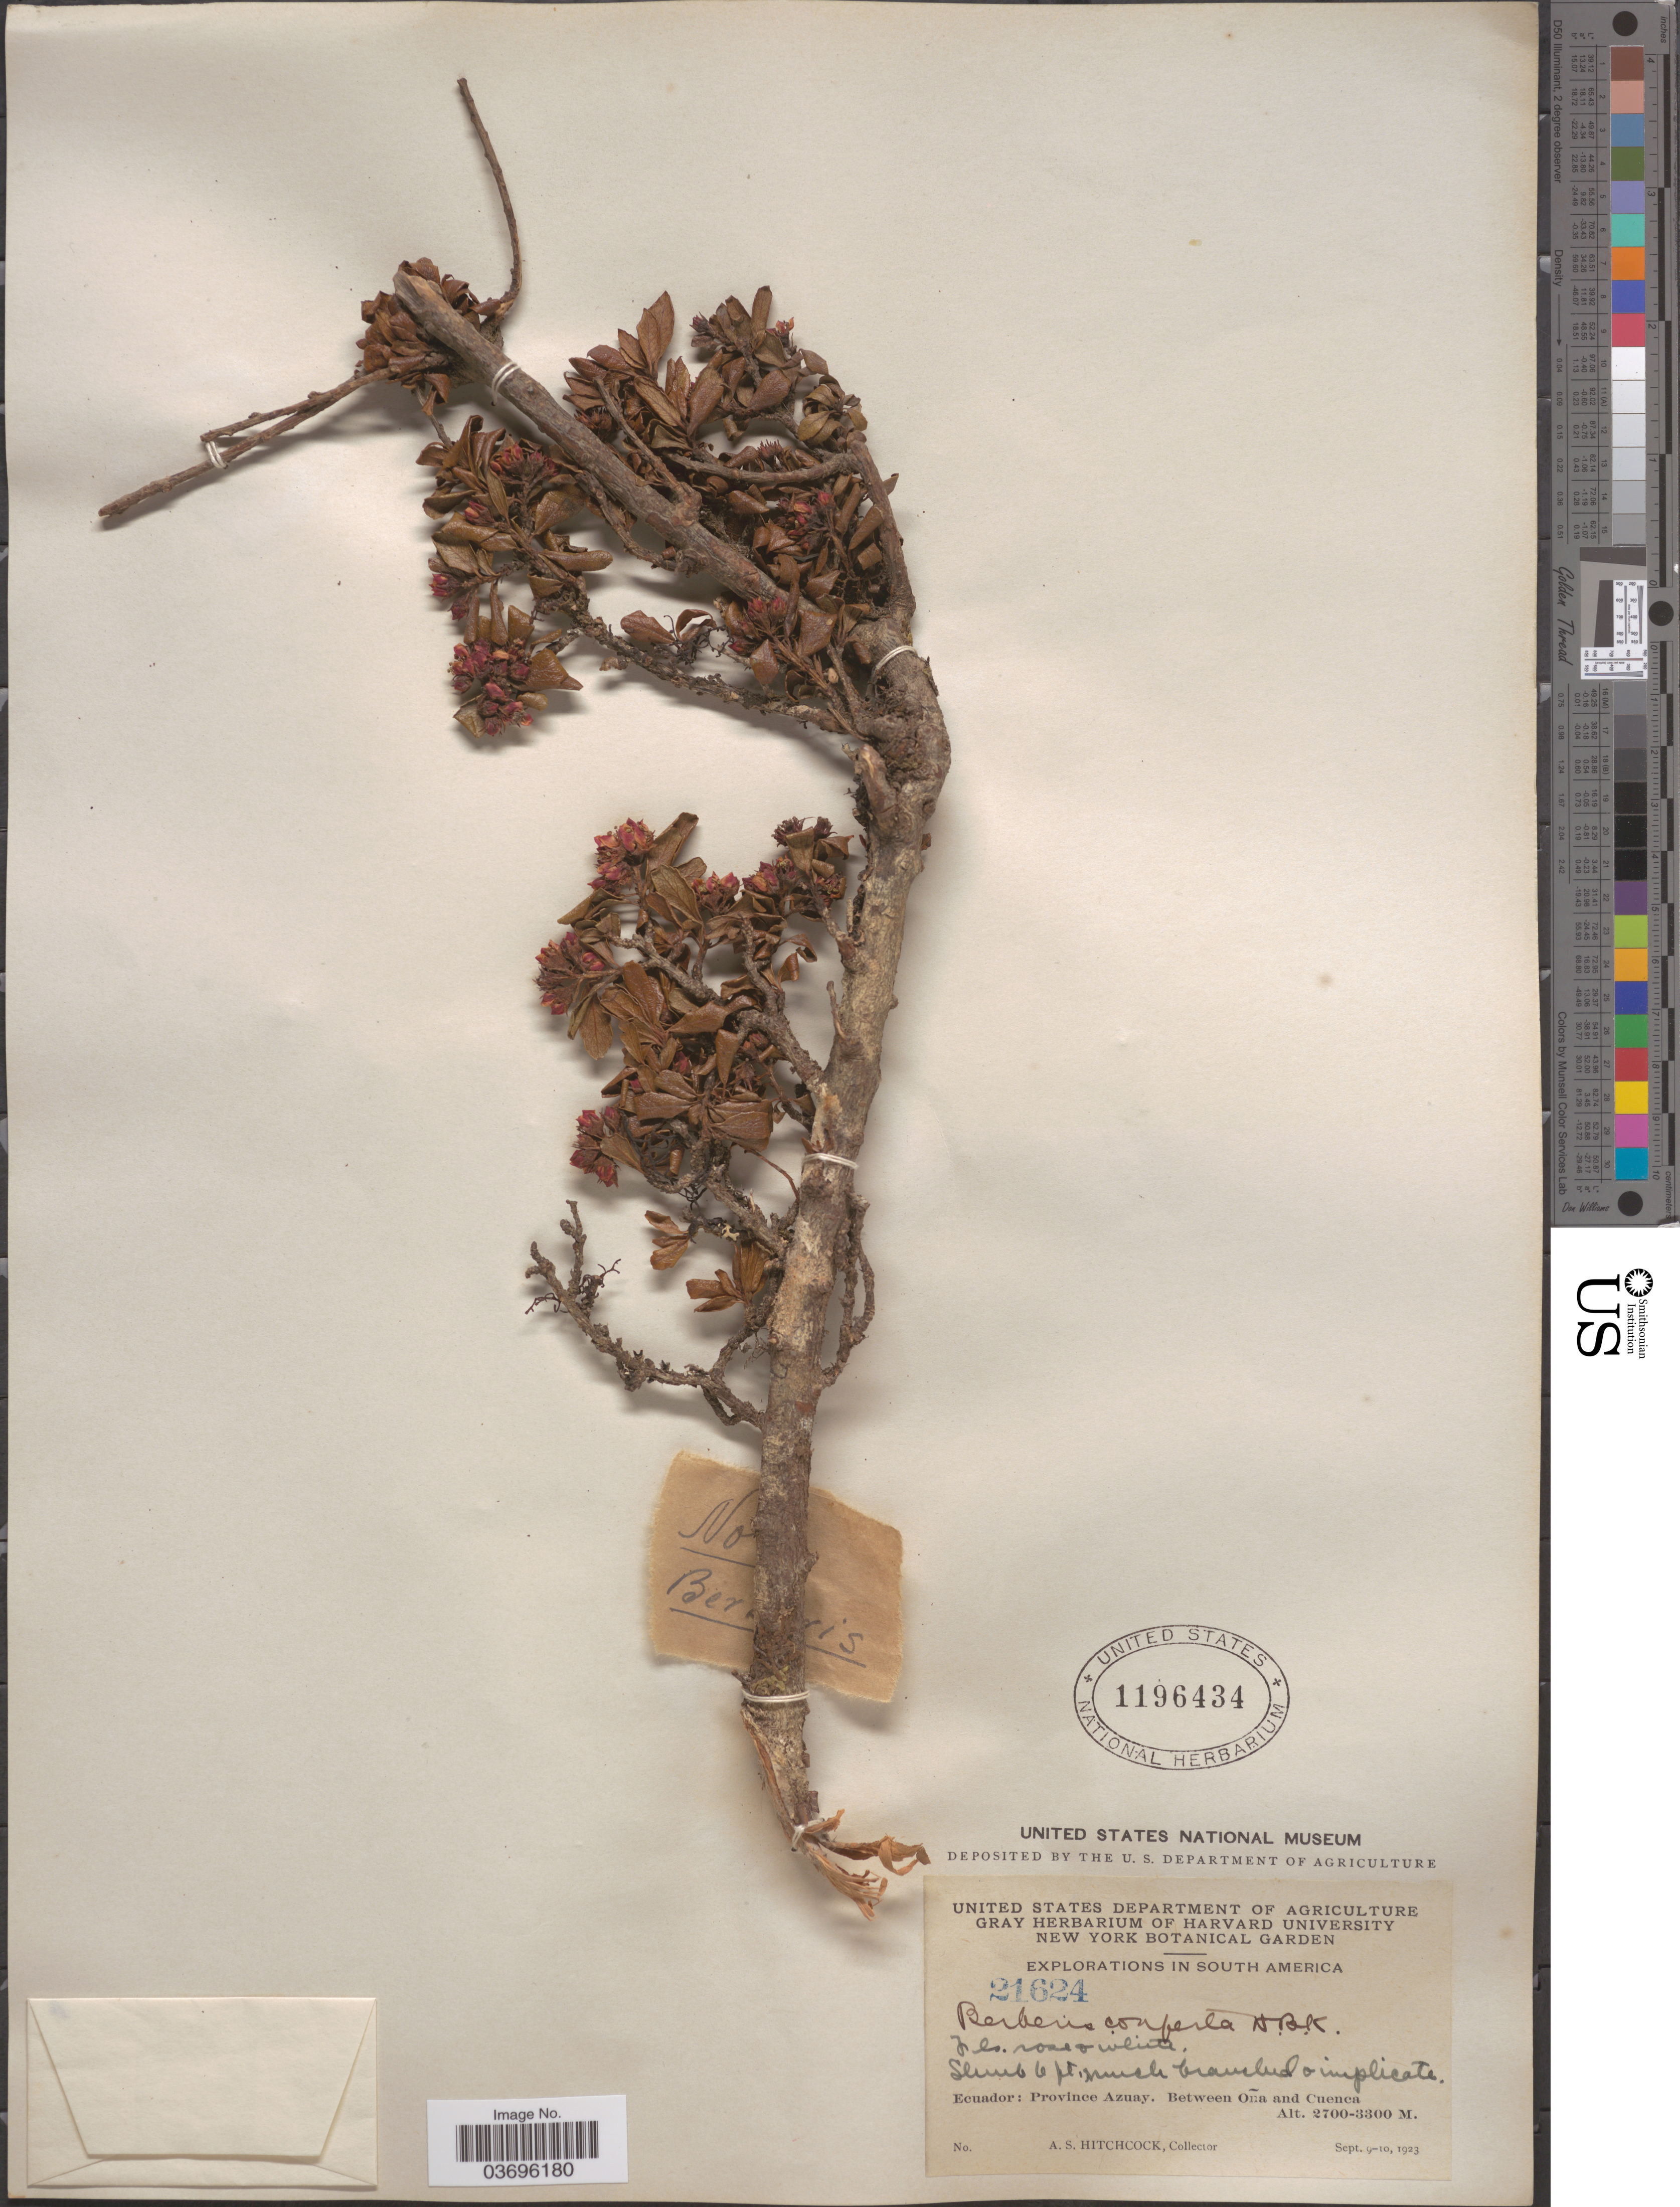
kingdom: Plantae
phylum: Tracheophyta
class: Magnoliopsida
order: Rosales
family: Rosaceae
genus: Hesperomeles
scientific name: Hesperomeles sp.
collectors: A. S. Hitchcock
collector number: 21624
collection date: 1923-09-09/1923-09-10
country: Ecuador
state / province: Azuay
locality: Between Oña and Cuenca.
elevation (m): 2700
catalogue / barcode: US 1196434